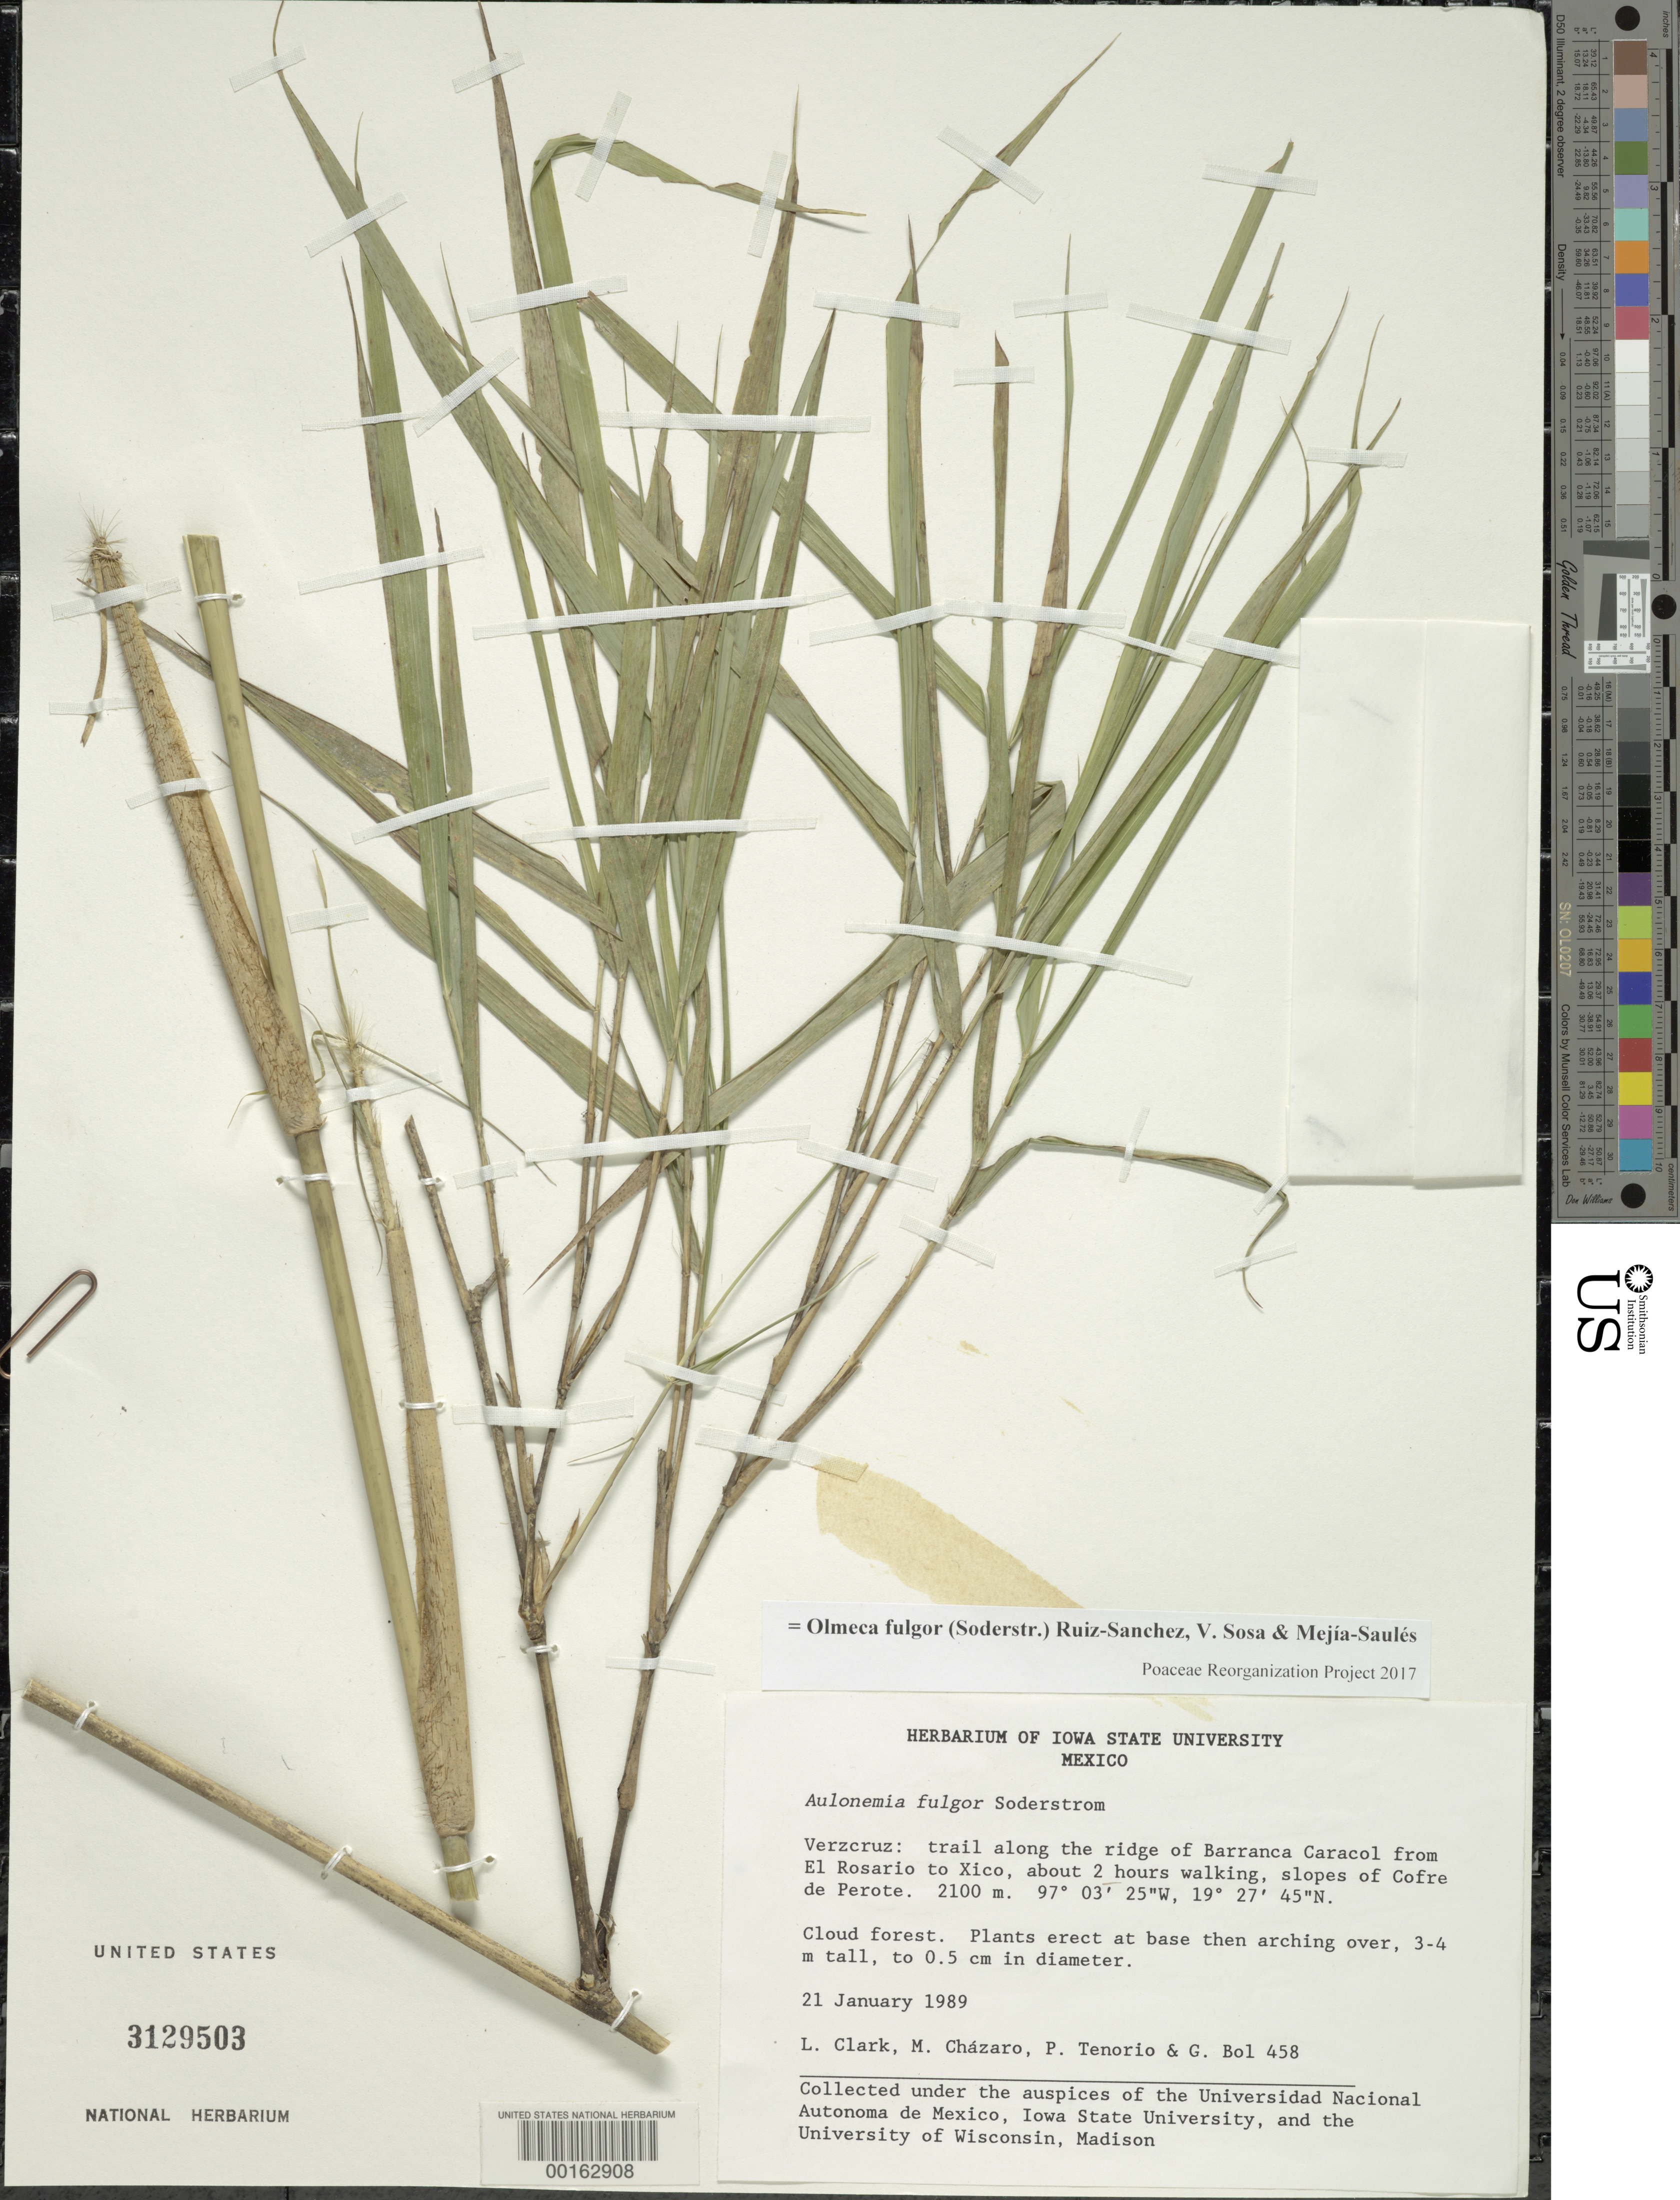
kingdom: Plantae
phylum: Tracheophyta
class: Liliopsida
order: Poales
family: Poaceae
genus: Olmeca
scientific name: Olmeca fulgor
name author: (Soderstr.) Ruíz-Sanchez et al.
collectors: L. G. Clark, M. de J. Cházaro Basáñoez, P. Tenorio L. & G. Bol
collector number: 458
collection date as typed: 21 Jan 1989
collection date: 1989-01-21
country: Mexico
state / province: Veracruz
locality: From El Rosario to xico, slopes of cofre de Perote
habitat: Cloud forest, trail along ridge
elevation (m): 1500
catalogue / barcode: US 3129503